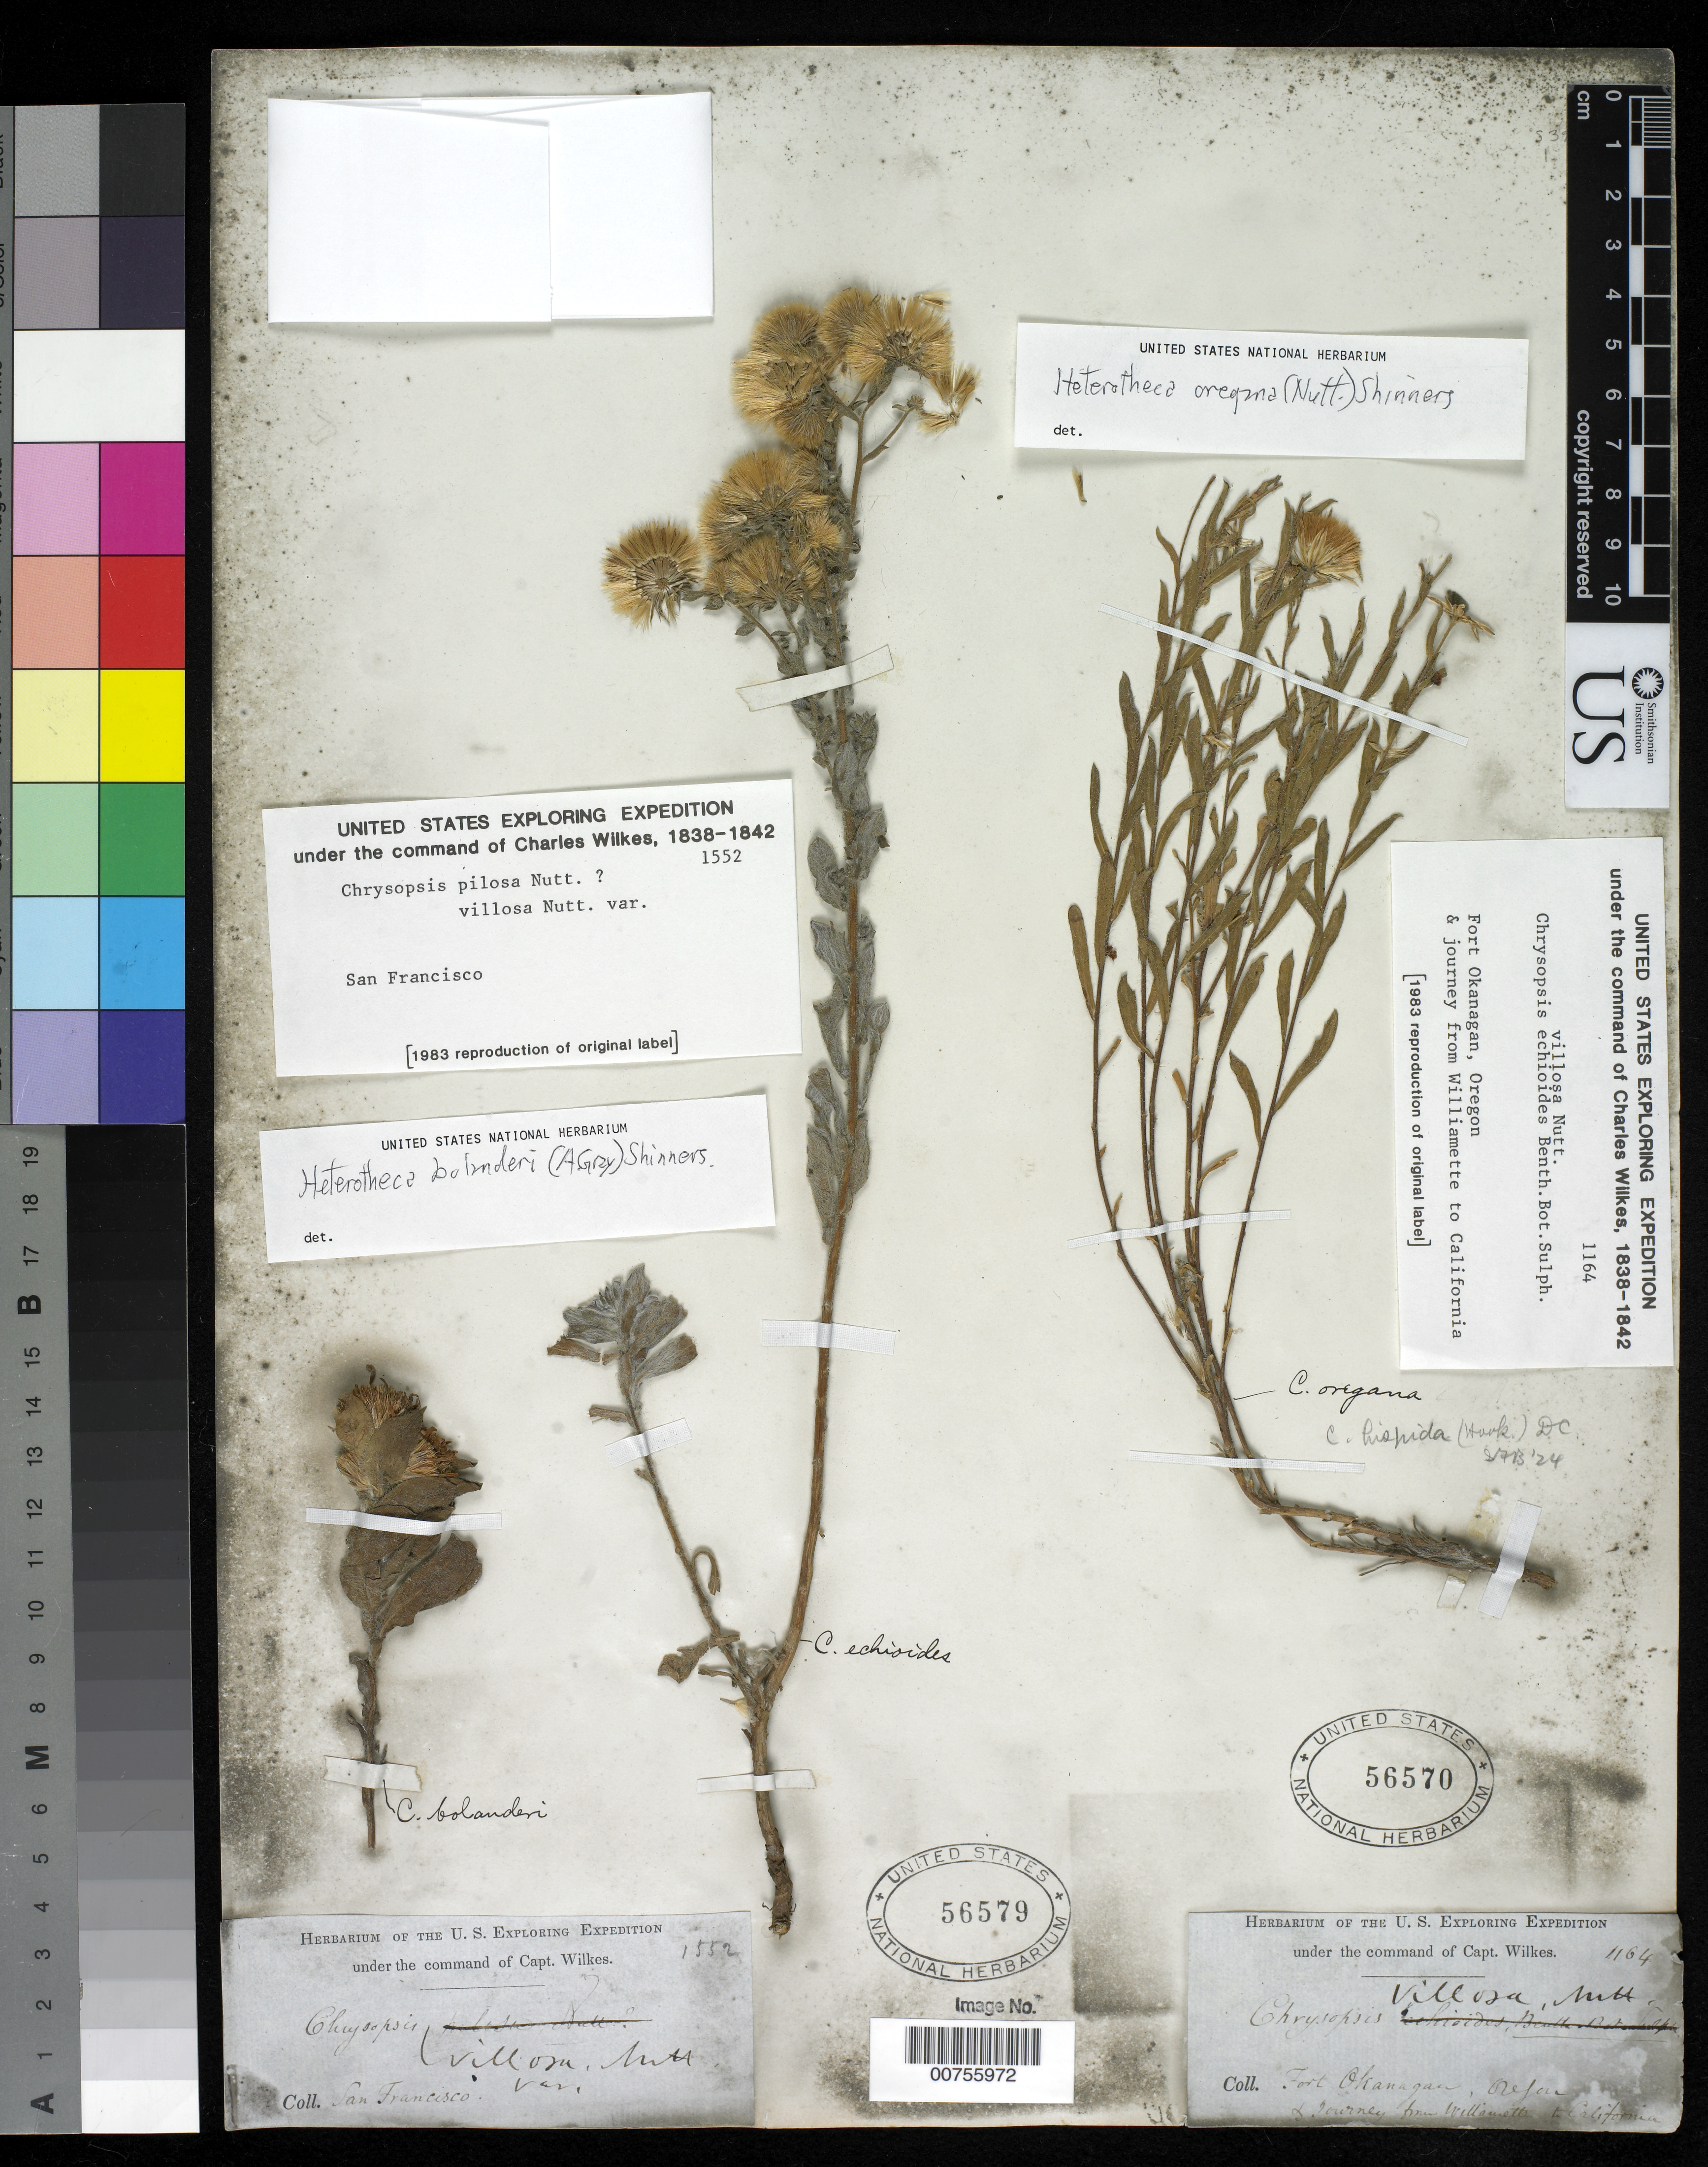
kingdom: Plantae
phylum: Tracheophyta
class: Magnoliopsida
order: Asterales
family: Asteraceae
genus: Chrysopsis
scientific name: Chrysopsis villosa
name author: (Pursh) Nutt. ex DC.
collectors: Wilkes Explor. Exped.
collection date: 1838/1842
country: United States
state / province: Oregon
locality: Fort Okanagau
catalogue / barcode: US 56570-2